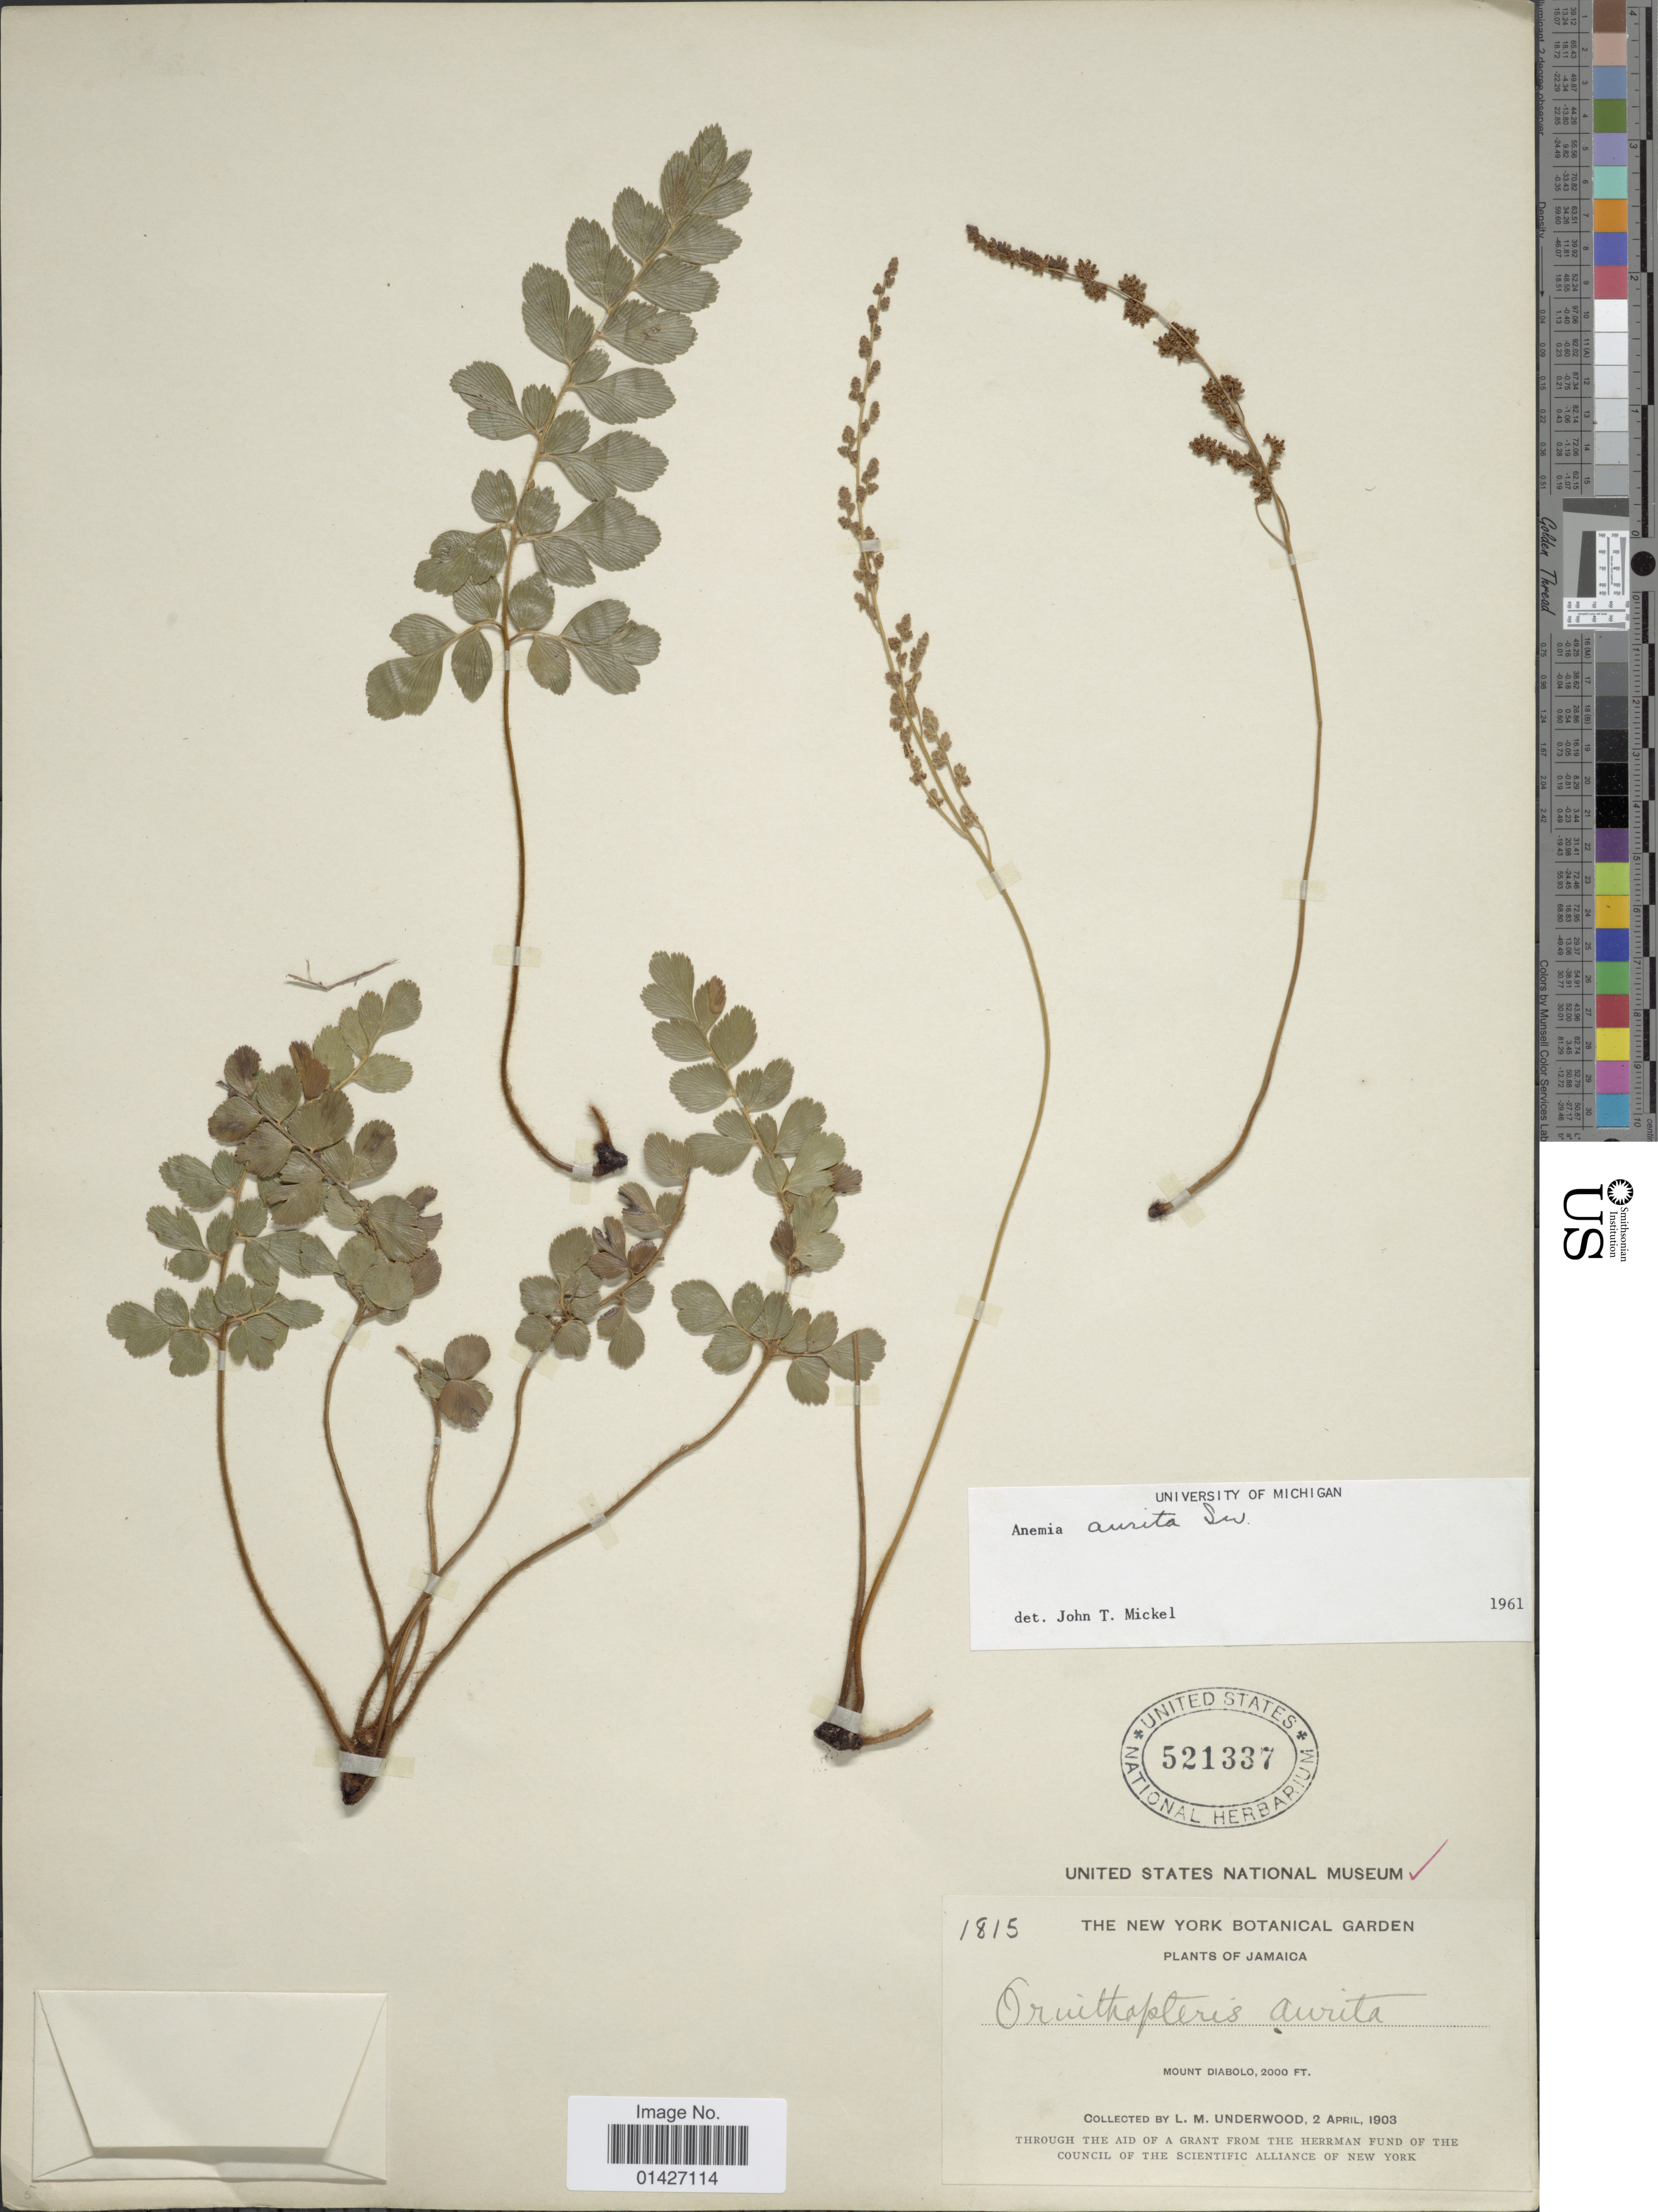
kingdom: Plantae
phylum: Tracheophyta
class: Polypodiopsida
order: Schizaeales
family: Anemiaceae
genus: Anemia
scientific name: Anemia aurita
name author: Sw.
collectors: L. M. Underwood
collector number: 1815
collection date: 1903-04-02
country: Jamaica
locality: Mount Diablo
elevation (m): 610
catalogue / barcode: US 521337